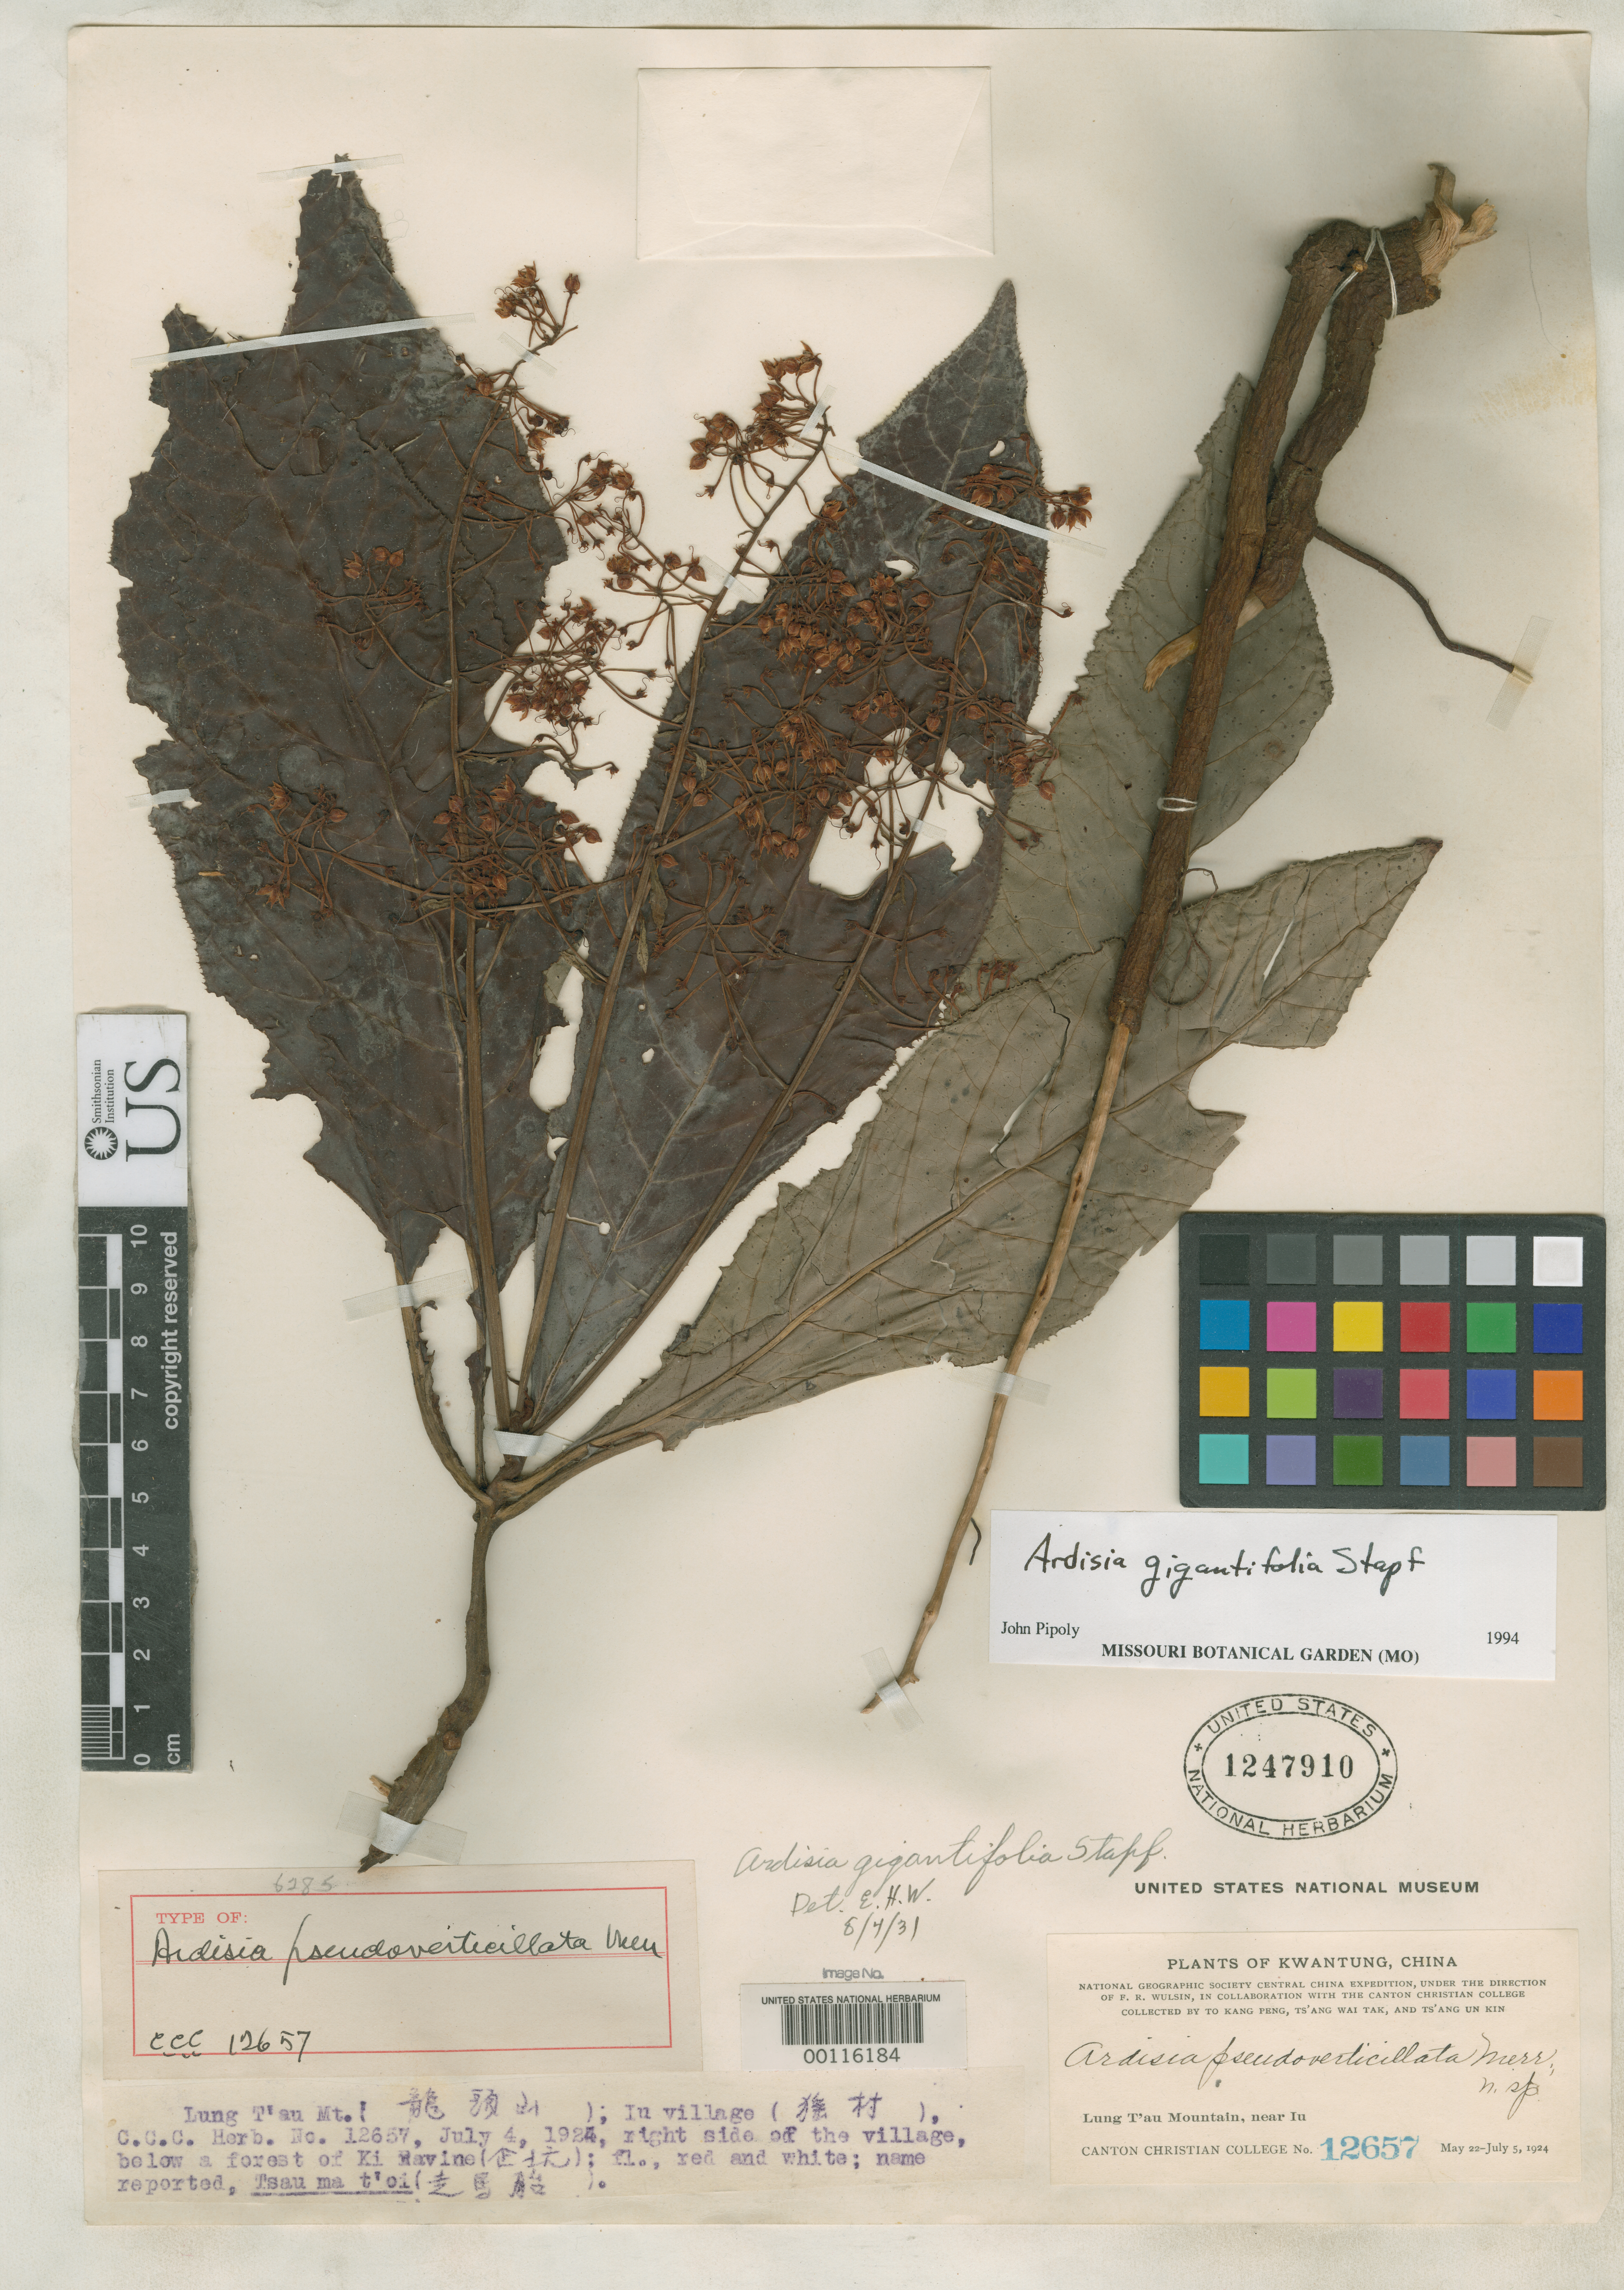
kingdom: Plantae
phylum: Tracheophyta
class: Magnoliopsida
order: Ericales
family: Primulaceae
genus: Ardisia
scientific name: Ardisia pseudoverticillata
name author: Merr.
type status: Holotype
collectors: Kang Peng To, W. T. Tsang & U. K. Tsang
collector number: C.C.C. 12657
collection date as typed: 04 Jul 1924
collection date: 1924-07-04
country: China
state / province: Guangdong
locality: Lung T'au Mountain, near Iu.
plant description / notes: Introduction (p. 3) indicates holotypes at US: "The study set of these collections is deposited in the Herbarium of the University of California, but the actual types of those species based on the Wulsin Expedition collections are in the United States National Herbarium."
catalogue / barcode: US 1247910